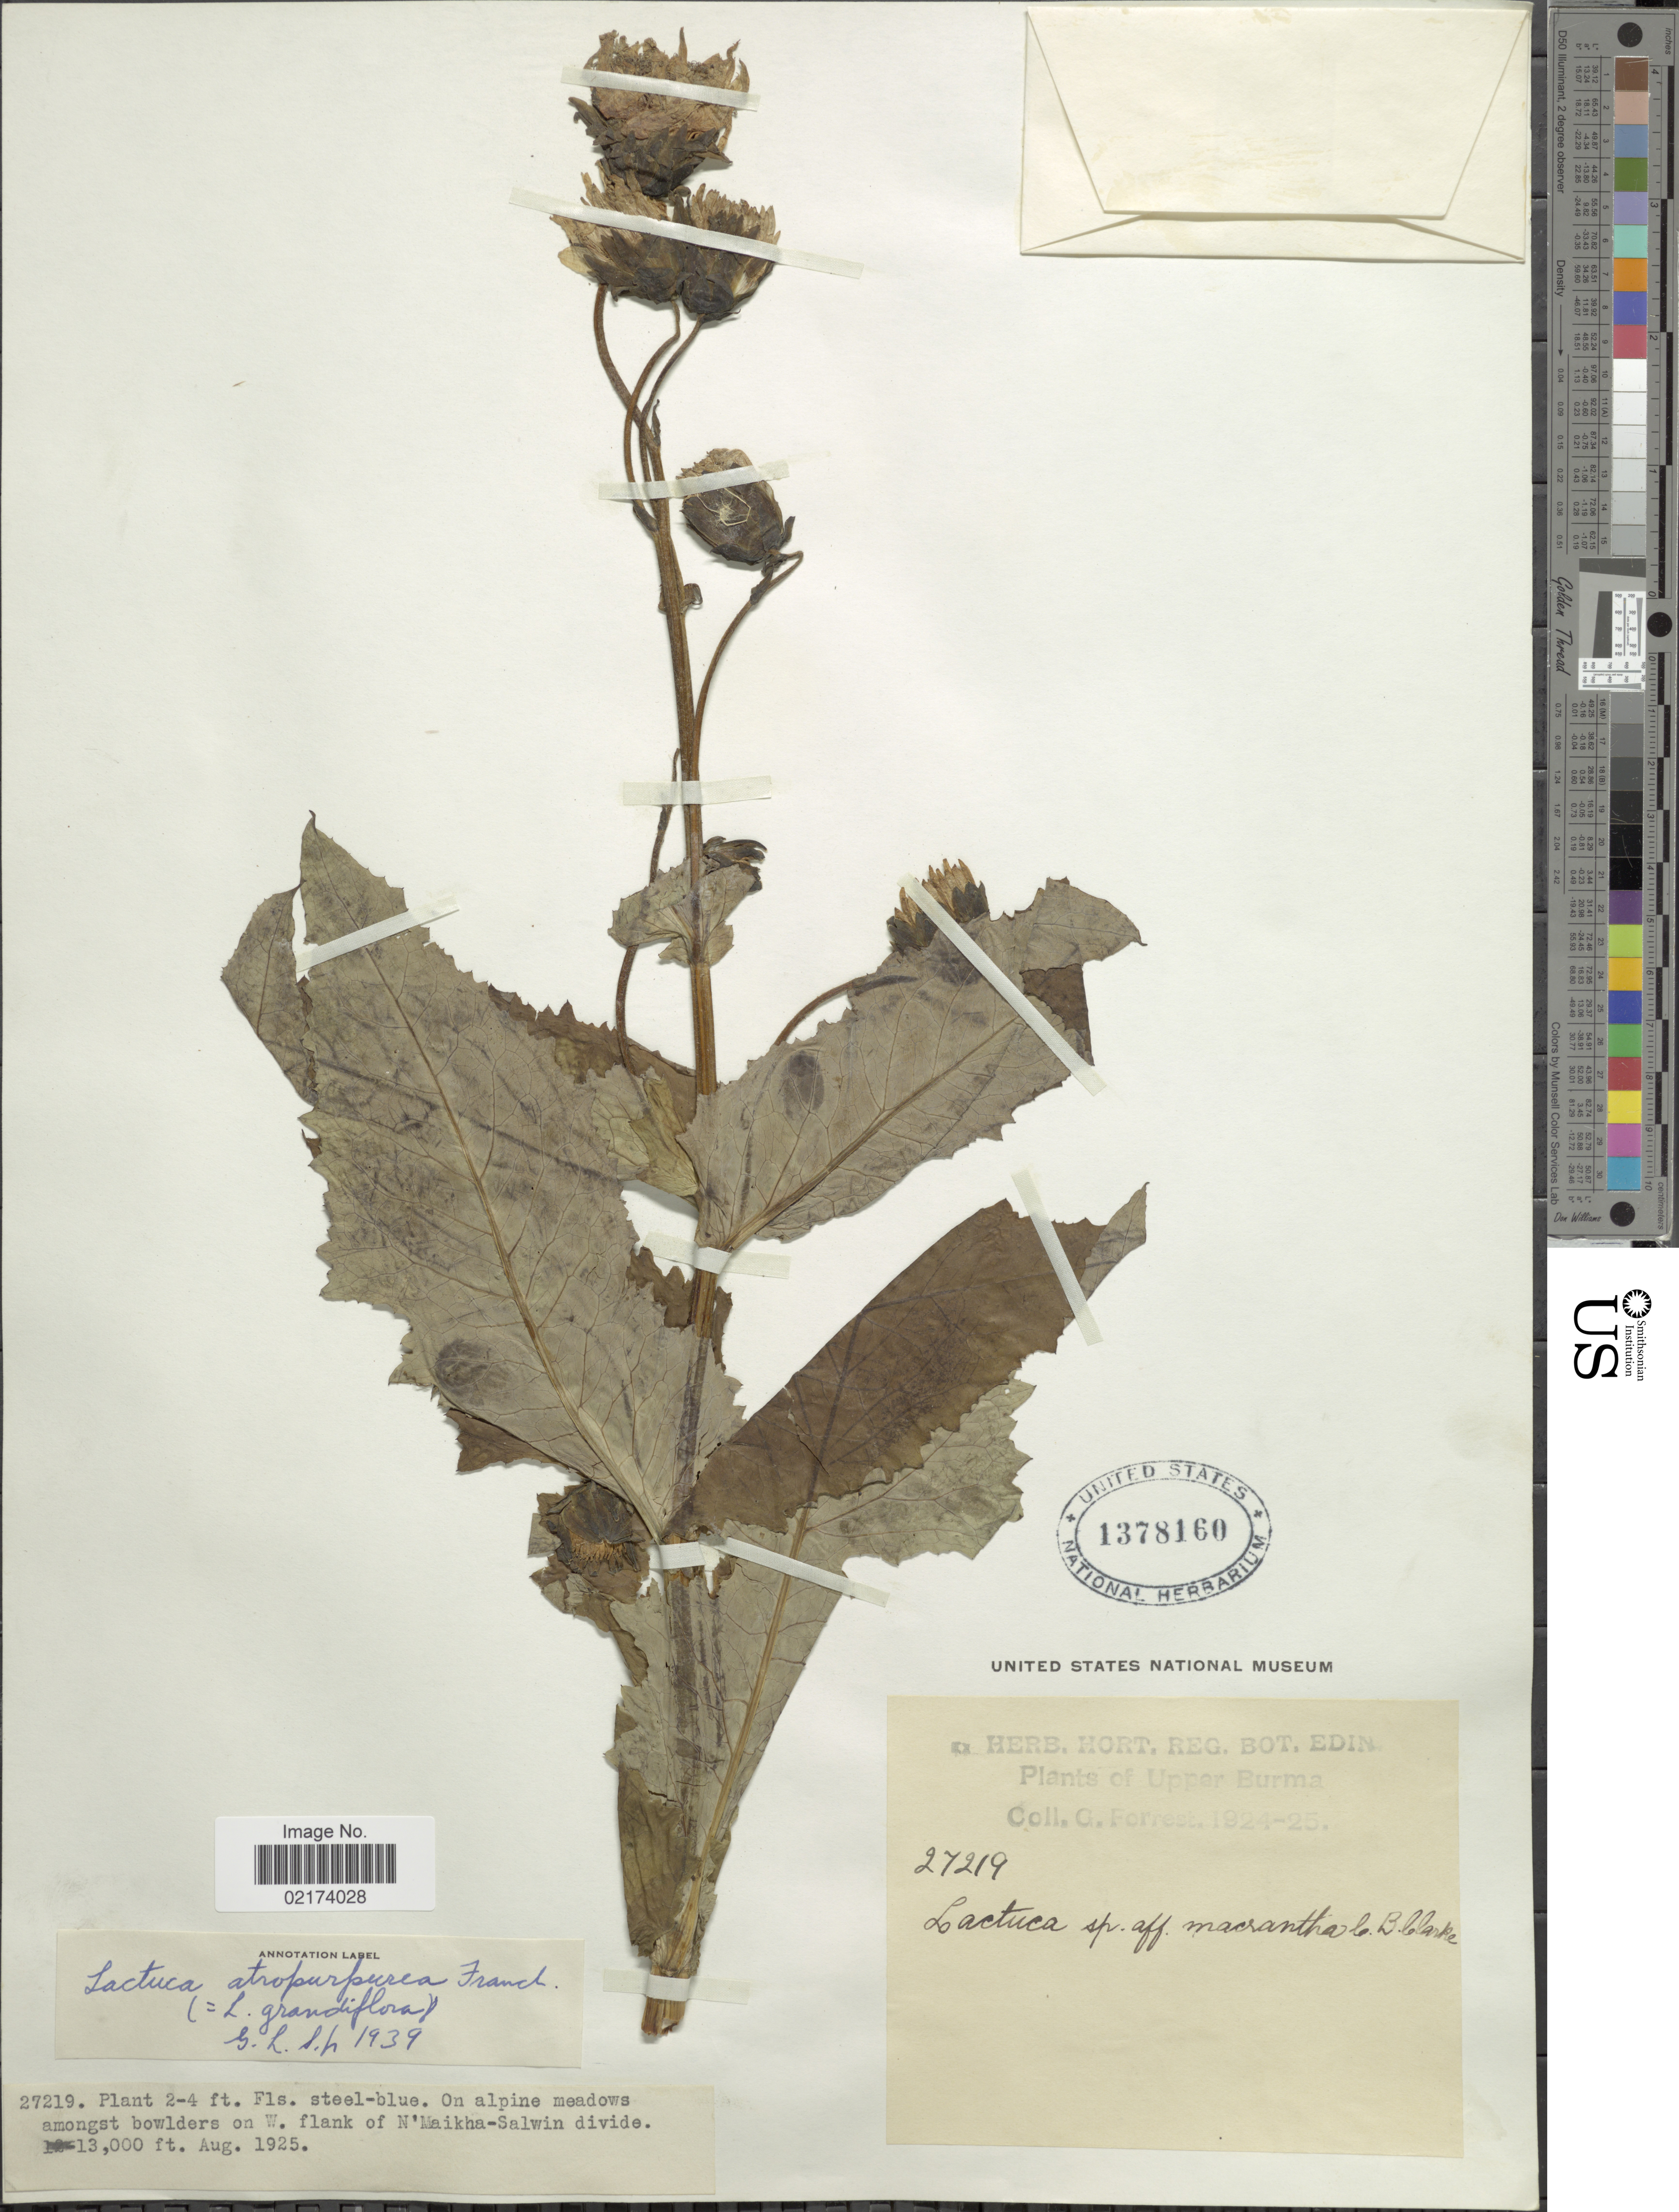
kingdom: Plantae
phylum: Tracheophyta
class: Magnoliopsida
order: Asterales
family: Asteraceae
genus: Dubyaea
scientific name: Dubyaea atropurpurea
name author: (Franch.) Stebbins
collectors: G. Forrest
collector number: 27219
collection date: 1925-08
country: Myanmar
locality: Upper Burma, W. flank of N'Maikha-Salwin divide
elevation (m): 3962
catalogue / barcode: US 1378160